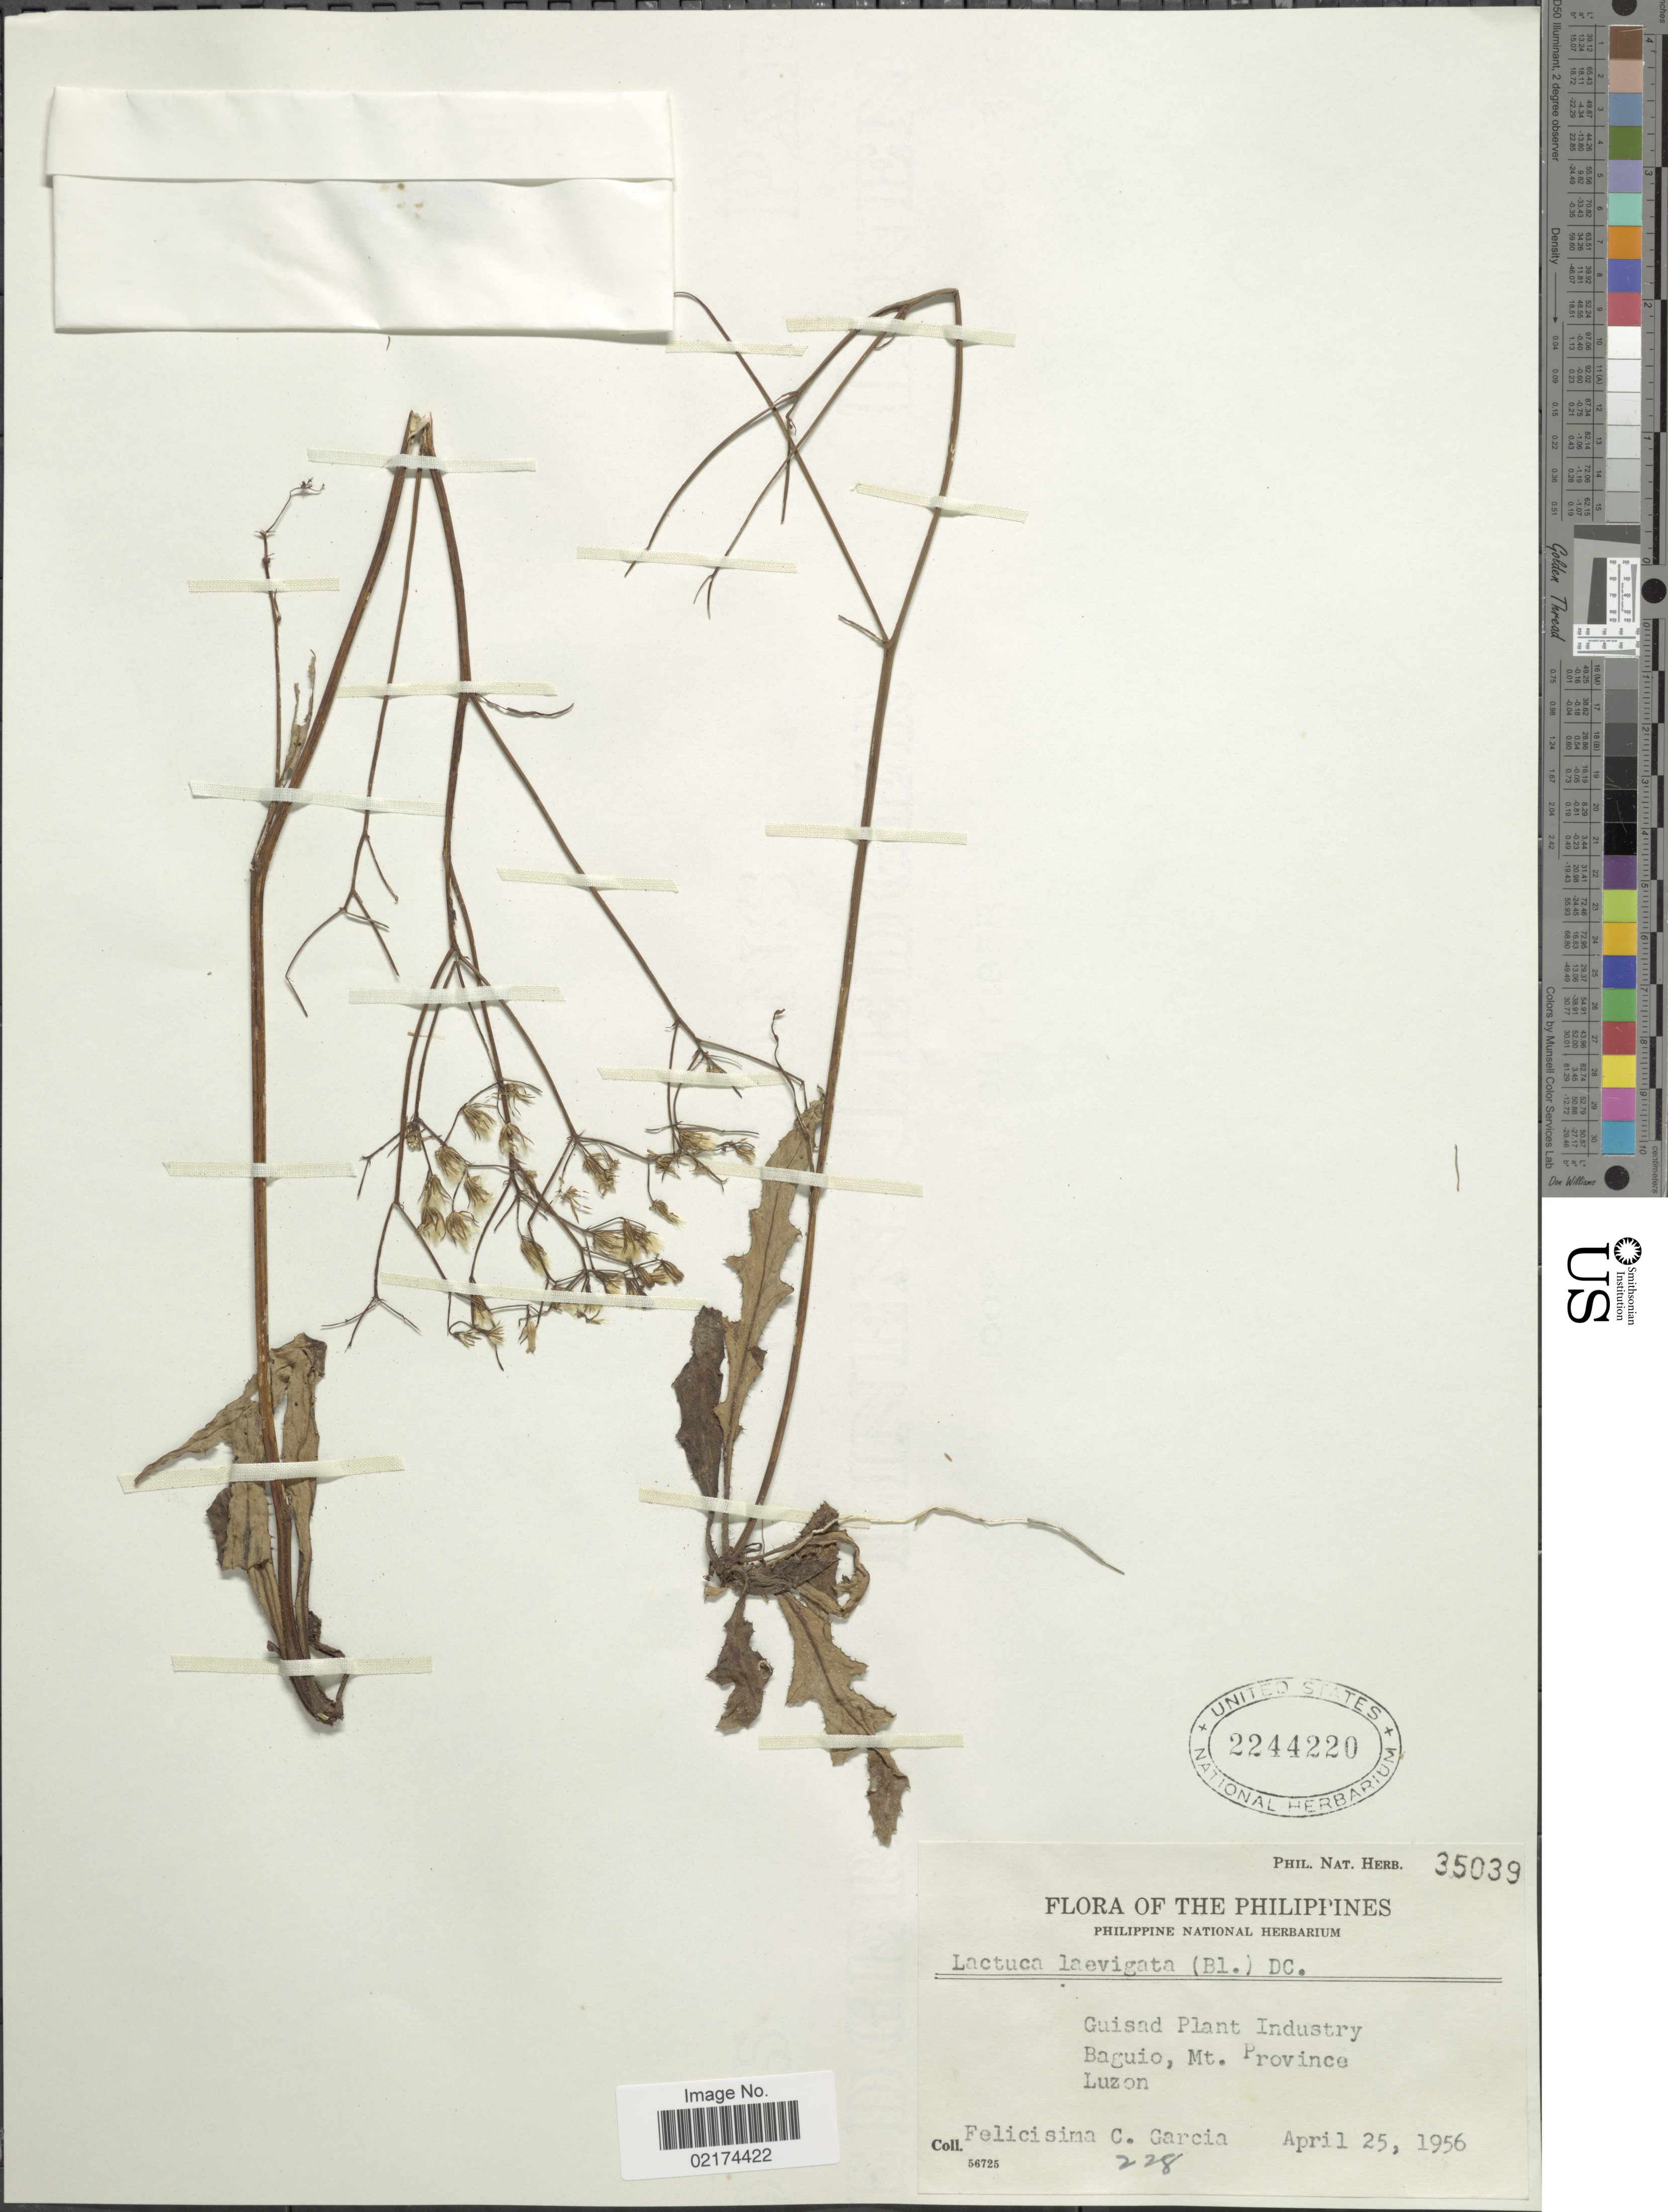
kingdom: Plantae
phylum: Tracheophyta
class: Magnoliopsida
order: Asterales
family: Asteraceae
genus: Lactuca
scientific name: Lactuca laevigata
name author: (Blume) DC.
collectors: F. C. Garcia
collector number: Phil Nat. Herb. 35039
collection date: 1956-04-25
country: Philippines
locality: Guisad Plant Industry, Baguio, Mt. Province Luzon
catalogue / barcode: US 2244220